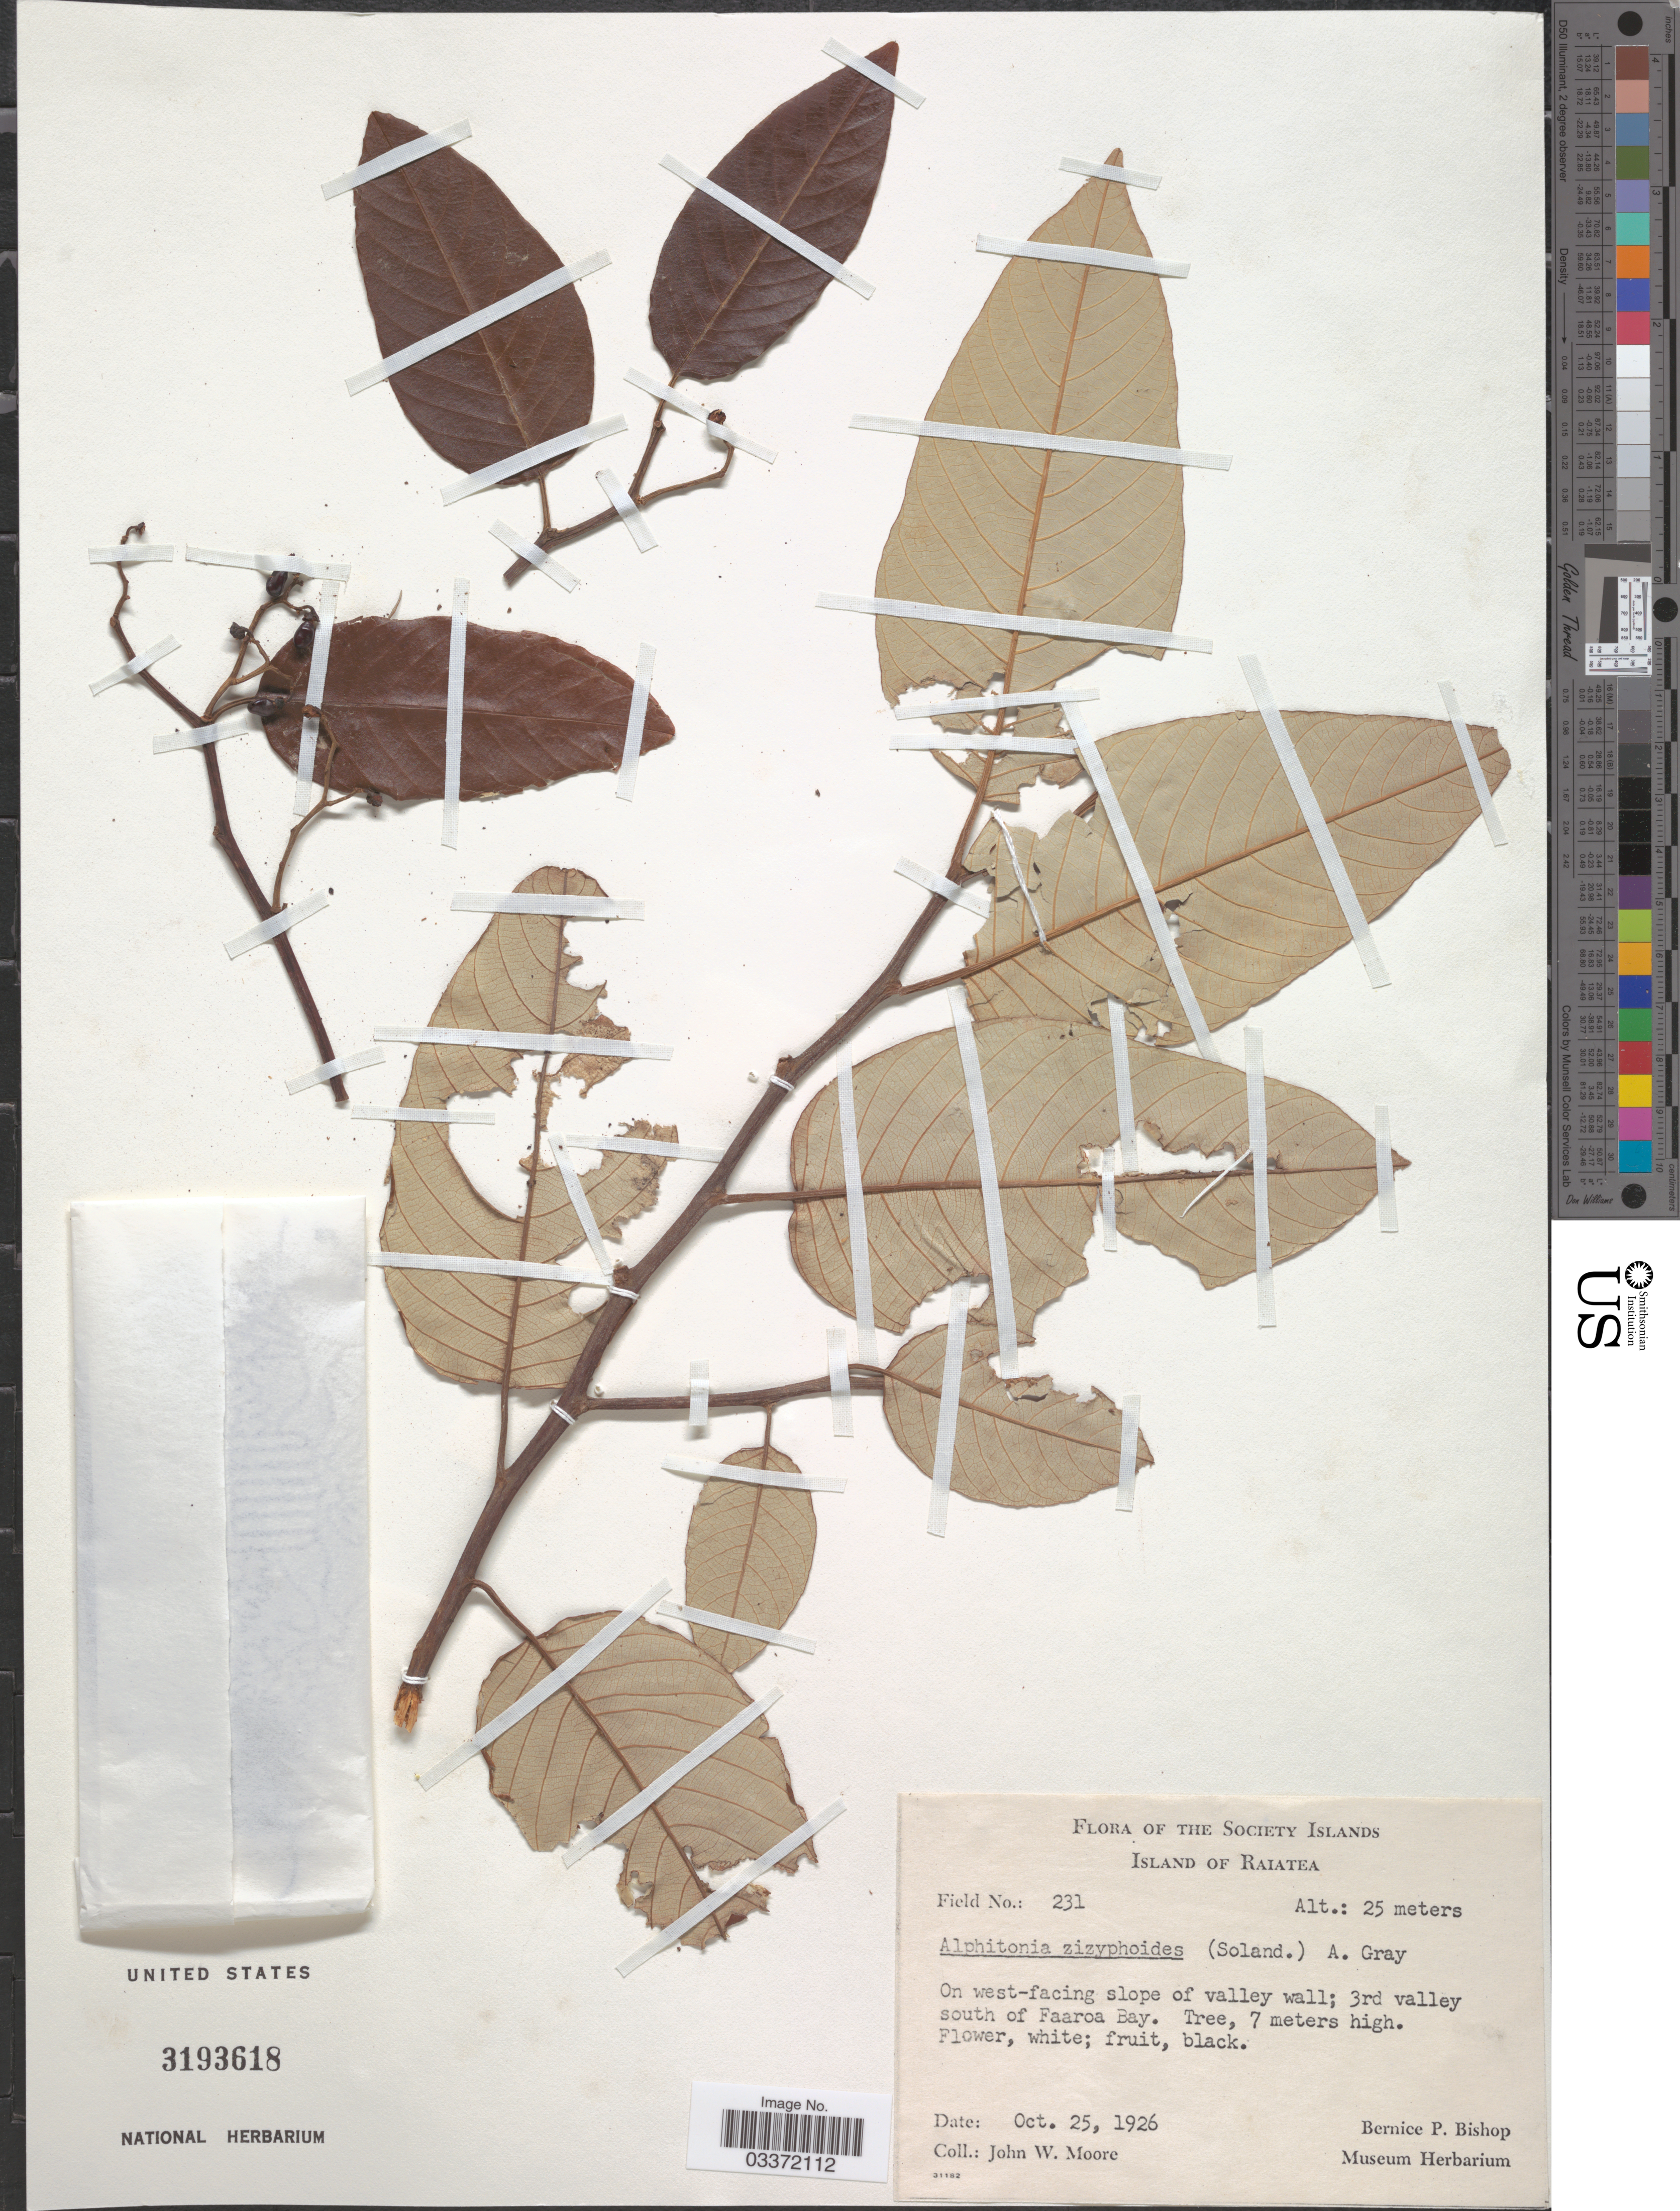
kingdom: Plantae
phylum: Tracheophyta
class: Magnoliopsida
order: Rosales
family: Rhamnaceae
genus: Alphitonia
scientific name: Alphitonia zizyphoides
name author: (Sol. ex Spreng.) A. Gray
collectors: J. Moore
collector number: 231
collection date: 1926-10-25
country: French Polynesia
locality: The Society Islands, Island of Raiatea, On west-facing slope of valley wall; 3rd valley south of Faaroa Bay.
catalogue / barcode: US 3193618